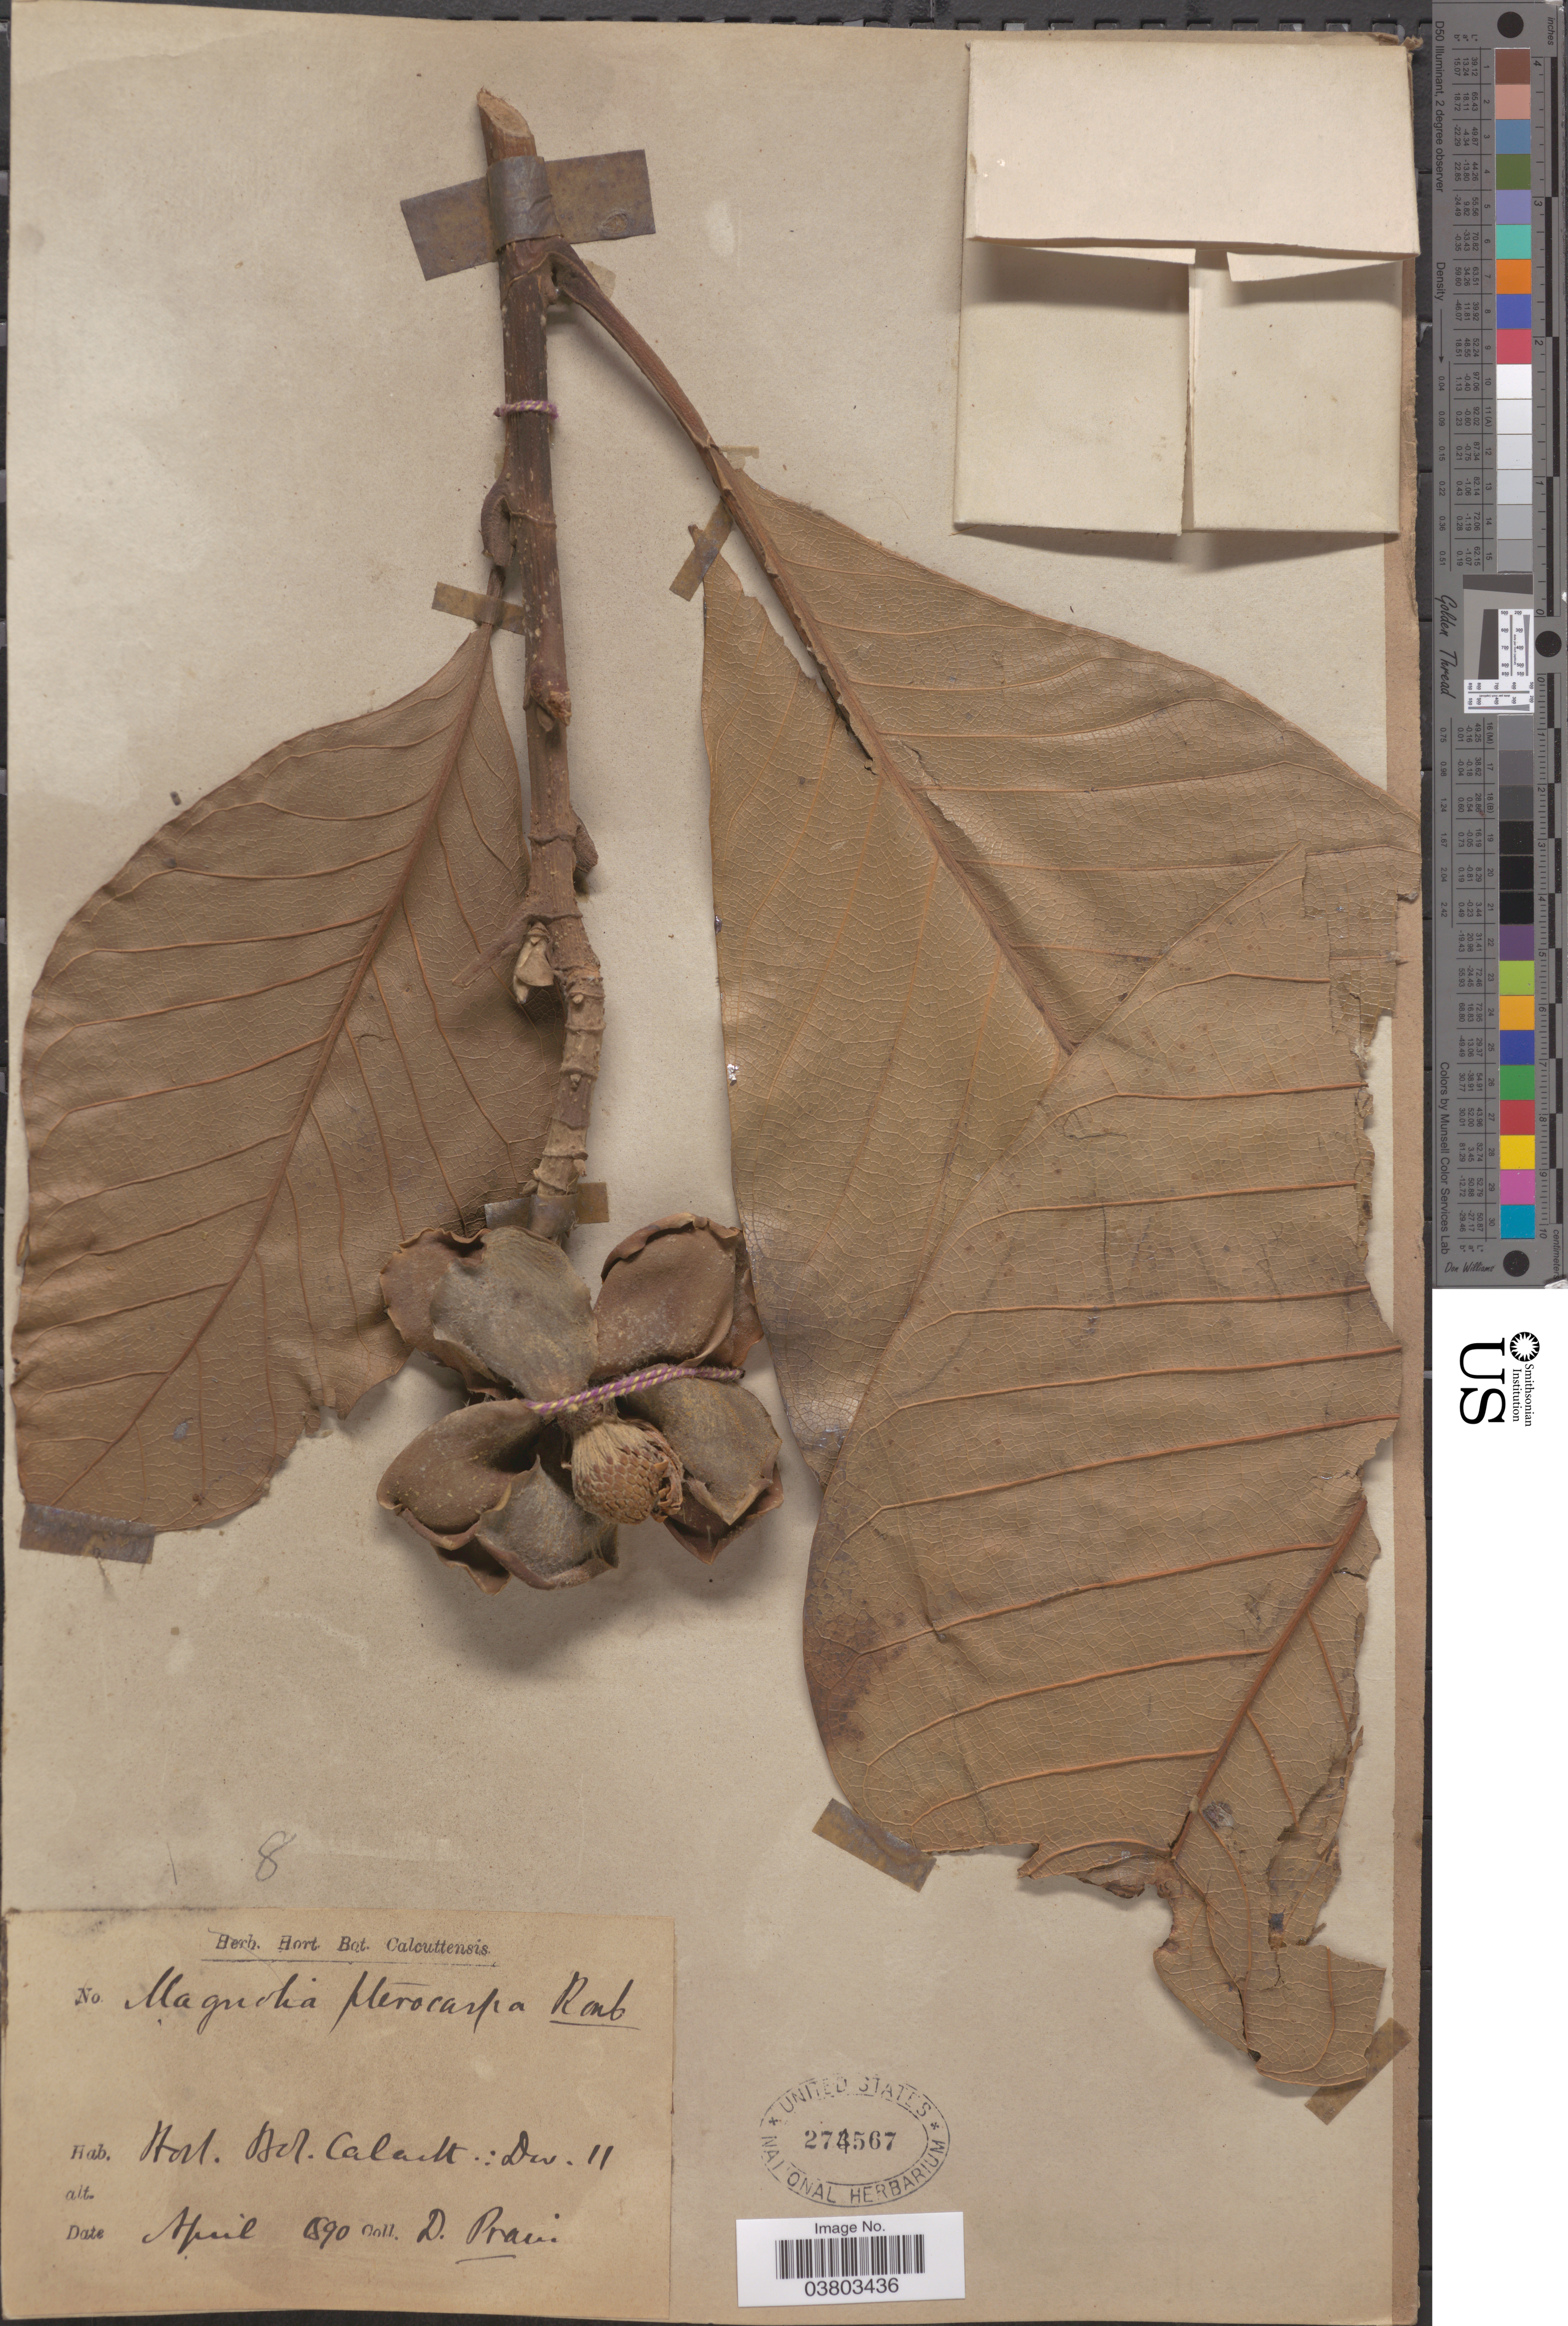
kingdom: Plantae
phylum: Tracheophyta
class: Magnoliopsida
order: Magnoliales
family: Magnoliaceae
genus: Magnolia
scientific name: Magnolia pterocarpa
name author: Roxb.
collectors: D. Prain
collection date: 1890-04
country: India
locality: Hort. Bot. Calcutt.: Dw. 11.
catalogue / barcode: US 274567